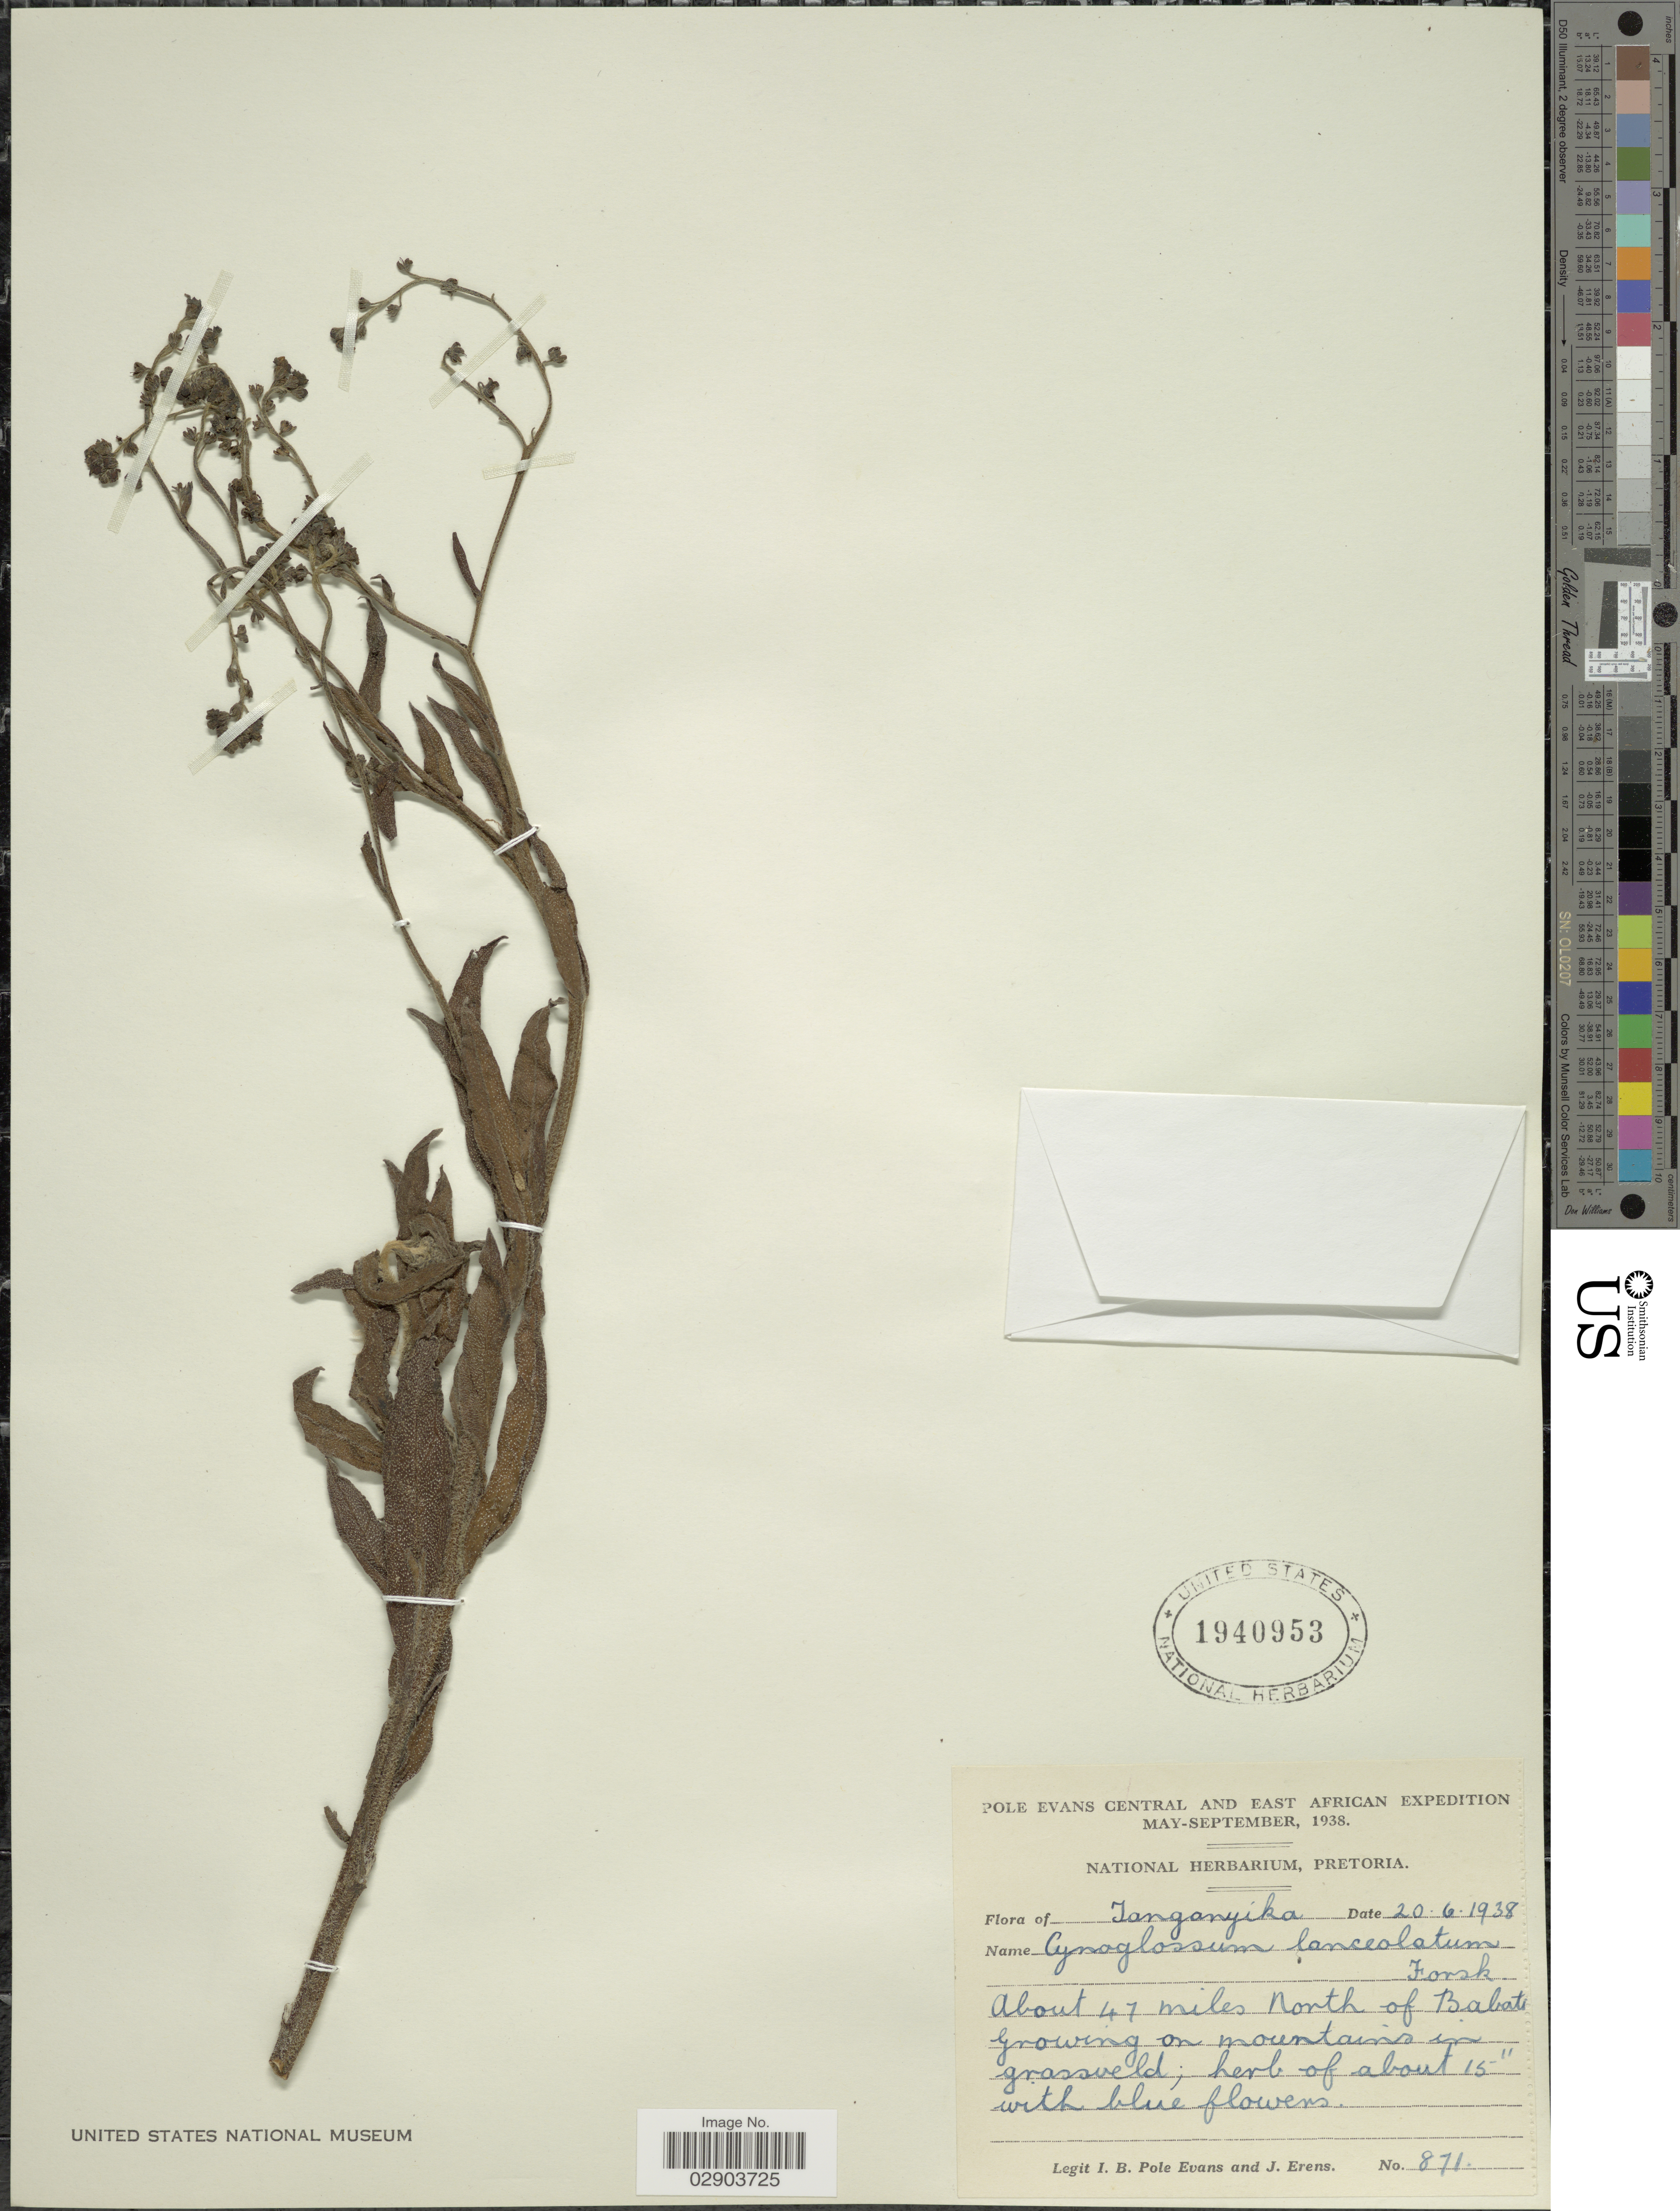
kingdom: Plantae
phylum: Tracheophyta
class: Magnoliopsida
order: Boraginales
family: Boraginaceae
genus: Cynoglossum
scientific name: Cynoglossum lanceolatum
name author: Forssk.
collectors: I. B. Pole-Evans & J. Erens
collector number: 871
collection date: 1938-06-20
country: Tanzania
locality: Tanganyika, About 47 miles North of Babati.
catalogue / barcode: US 1940953